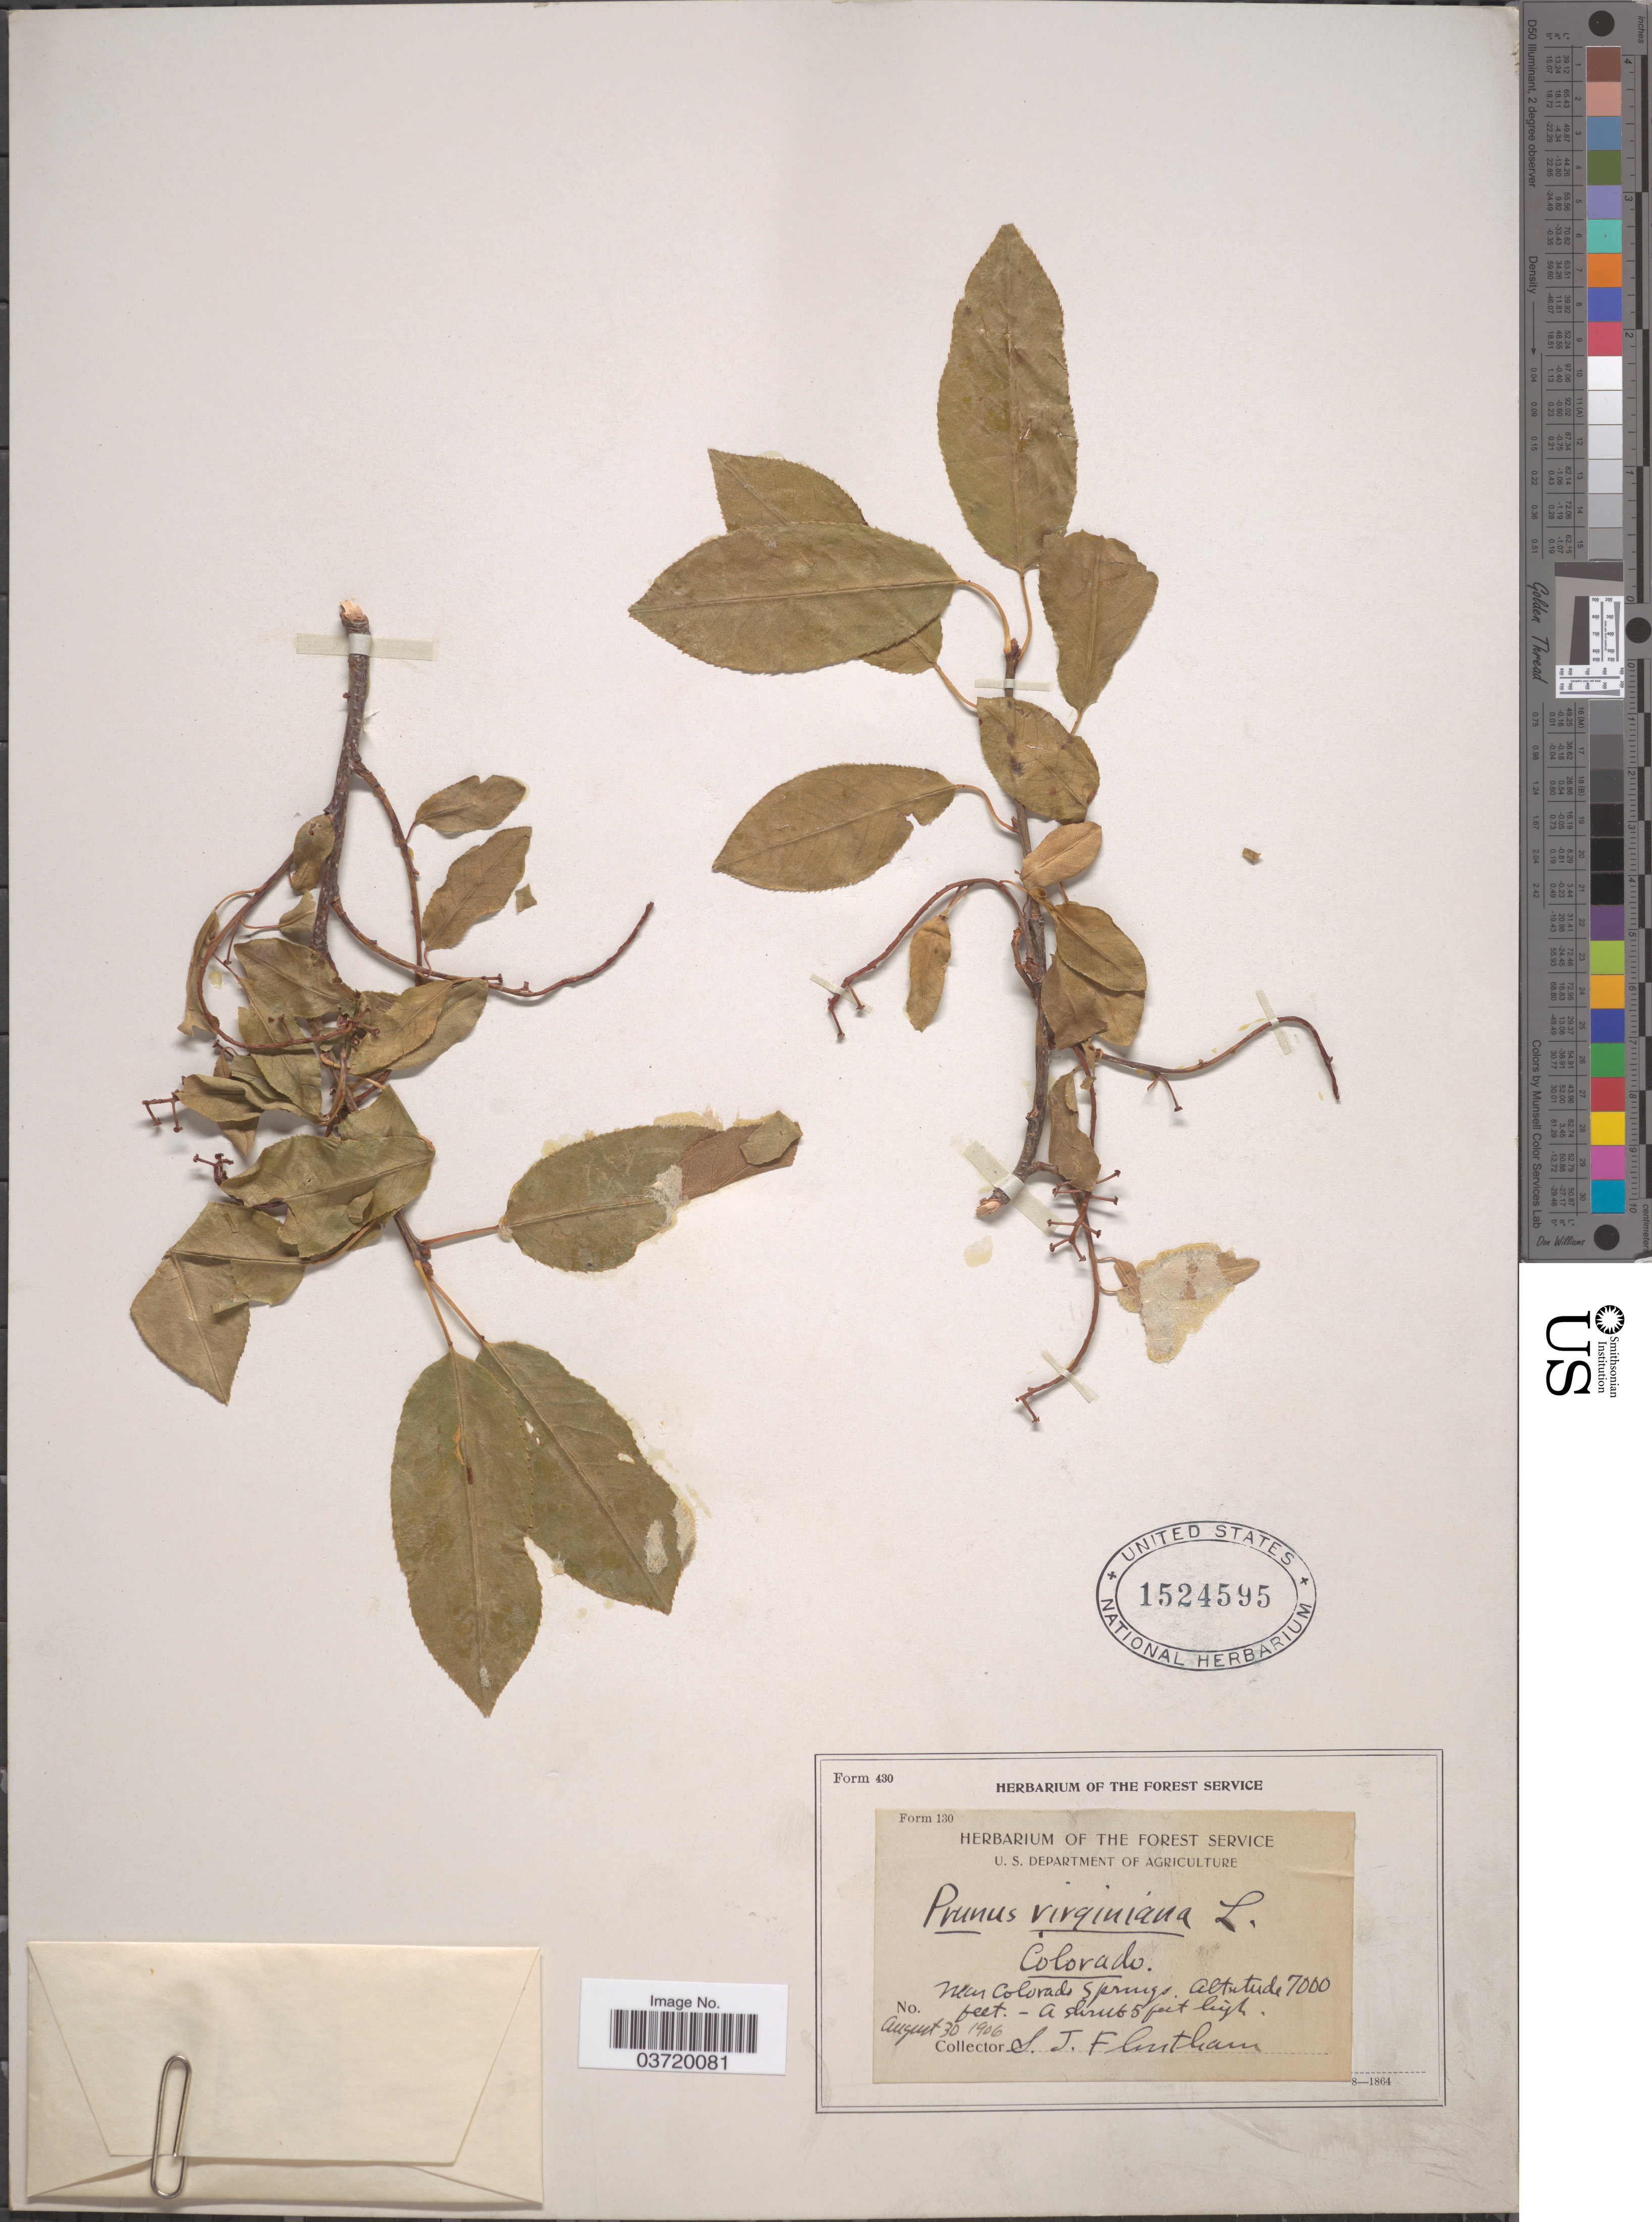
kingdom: Plantae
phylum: Tracheophyta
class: Magnoliopsida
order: Rosales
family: Rosaceae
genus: Prunus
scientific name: Prunus virginiana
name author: L.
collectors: S. Flintham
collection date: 1906-08-30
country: United States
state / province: Colorado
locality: Near Colorado Springs.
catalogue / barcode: US 1524595